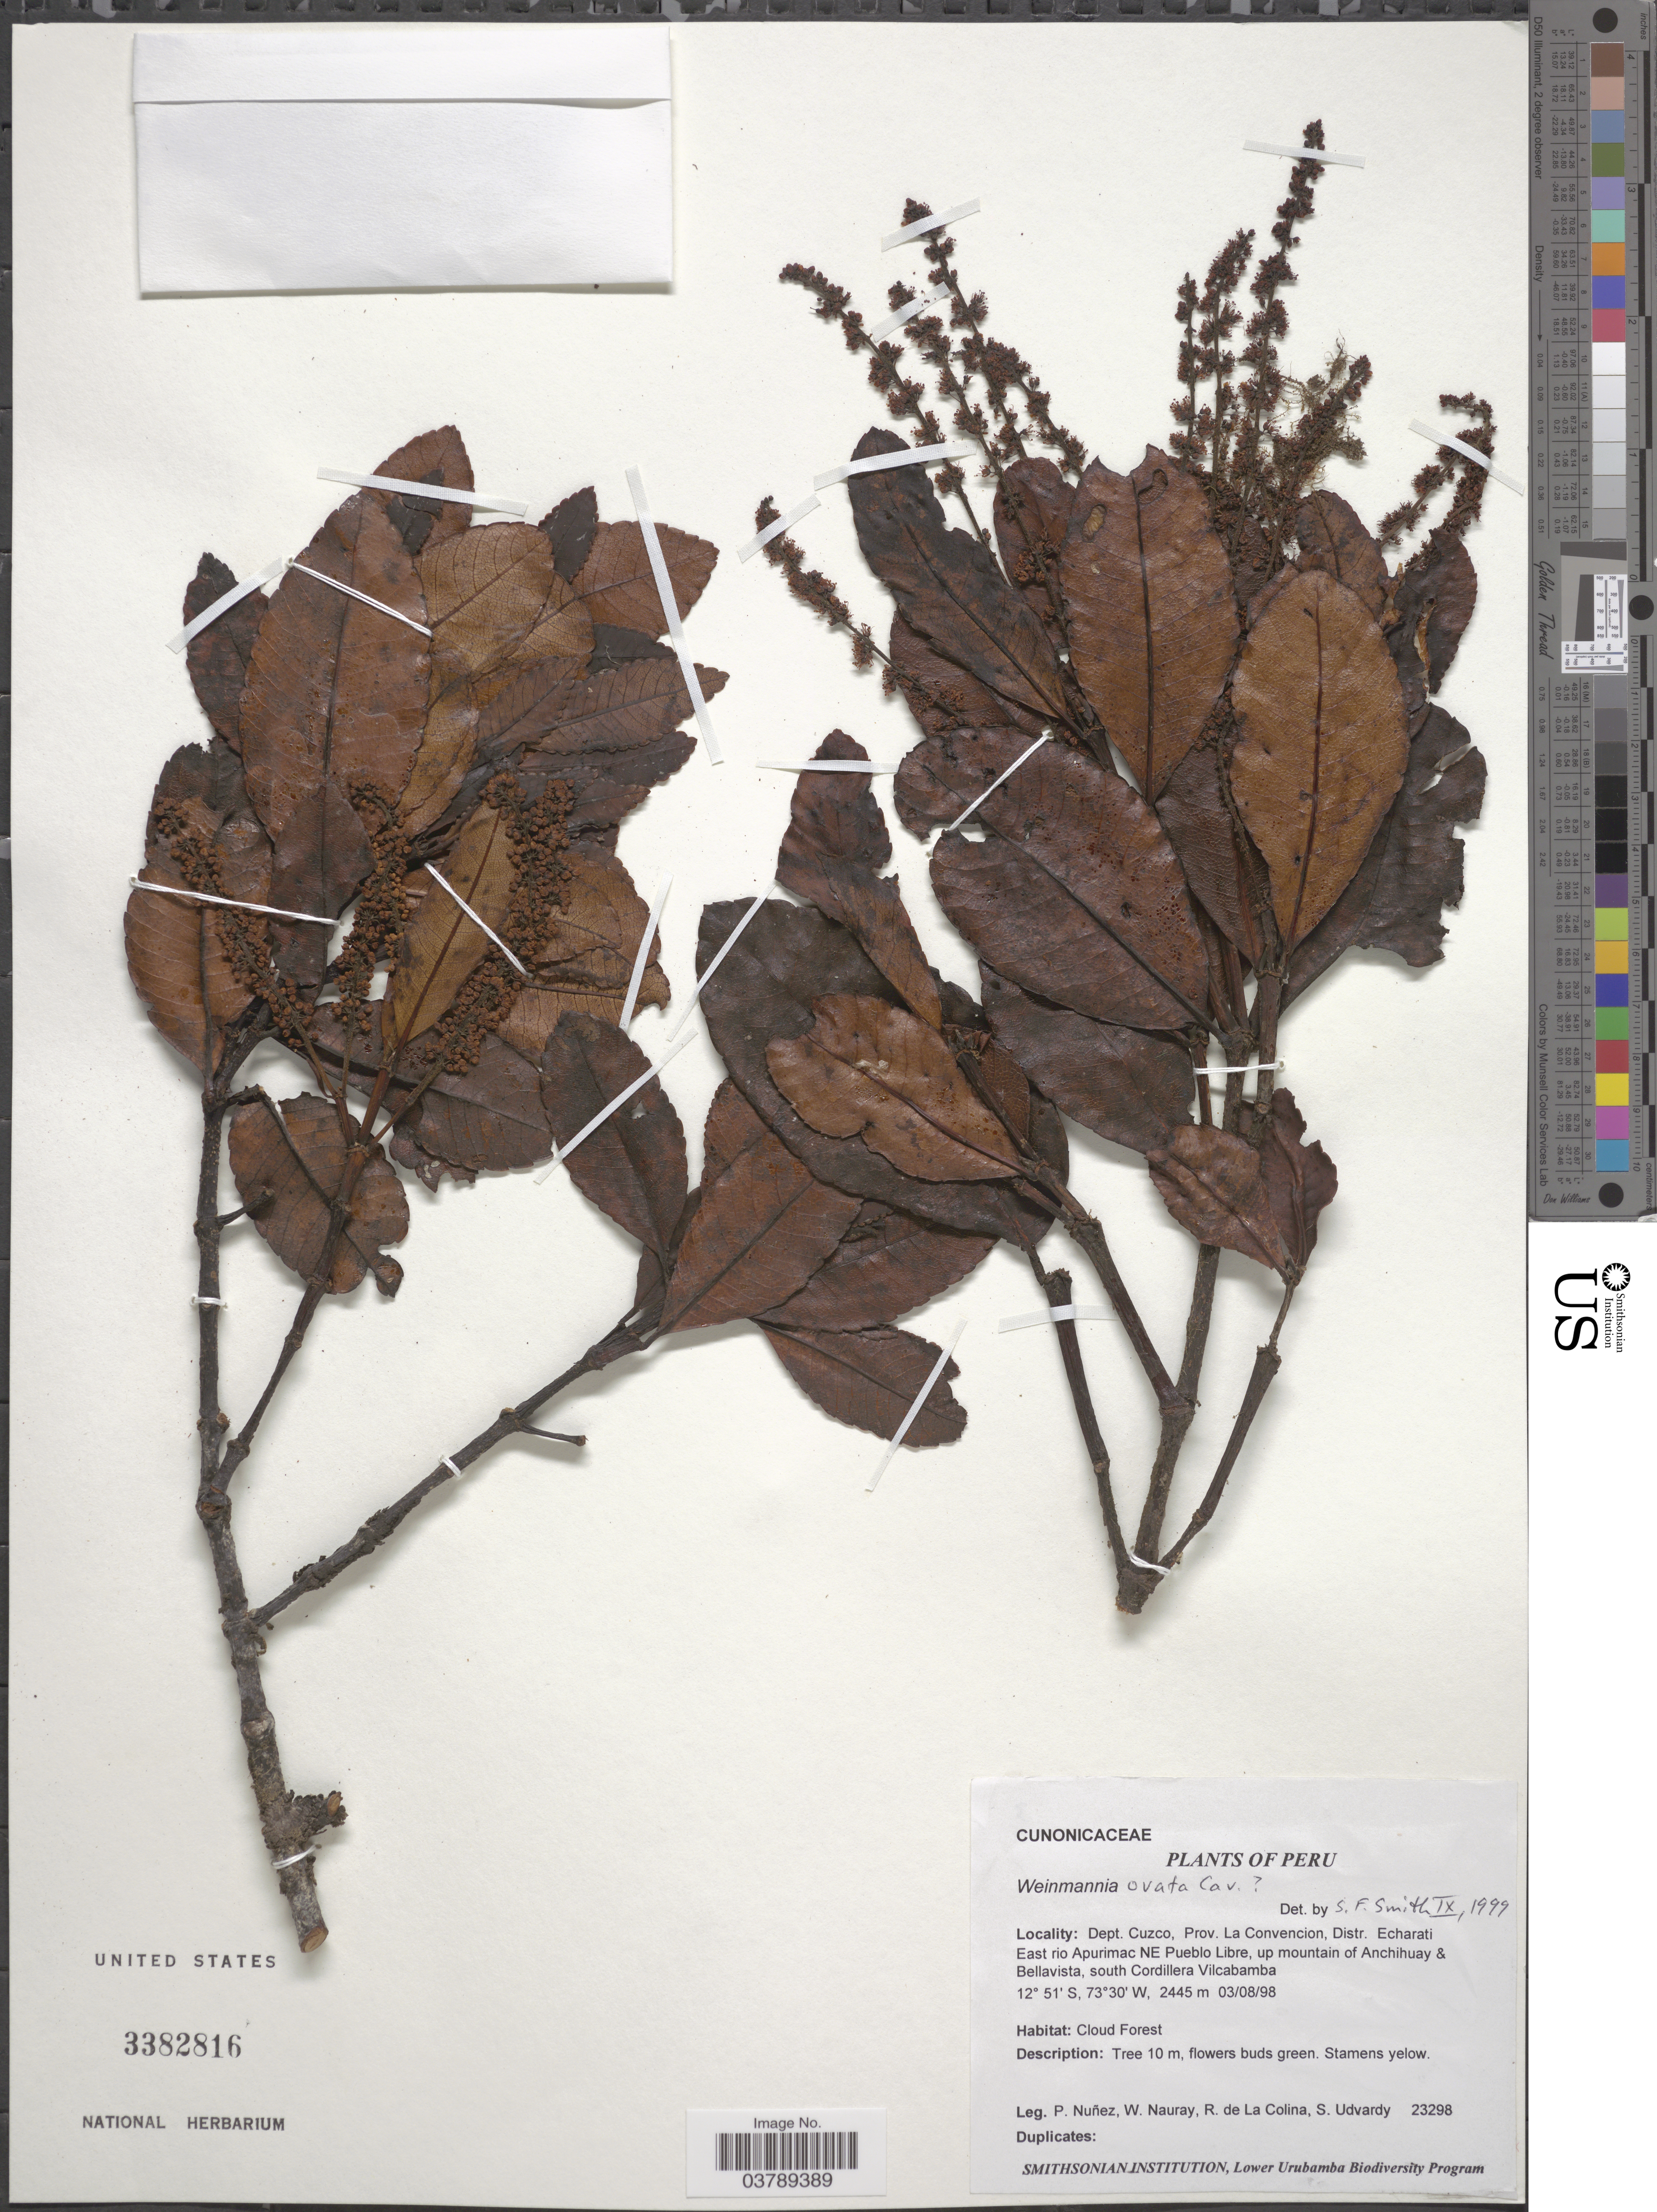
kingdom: Plantae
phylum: Tracheophyta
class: Magnoliopsida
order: Oxalidales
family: Cunoniaceae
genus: Weinmannia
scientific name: Weinmannia ovata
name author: Cav.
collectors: P. Nuñez V., W. Nauray, R. de La Colina & S. Udvardy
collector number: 23298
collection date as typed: Transcribed d/m/y: 3/8/98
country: Peru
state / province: Cusco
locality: Dept. Cuzco, prov. La Convencion, Distr. Echarati East rio Apurimac NE Pueblo Libre, up mountain of Anchihuay & Bellavista, south Cordillera Vilcabamba.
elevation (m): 2445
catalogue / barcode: US 3382816